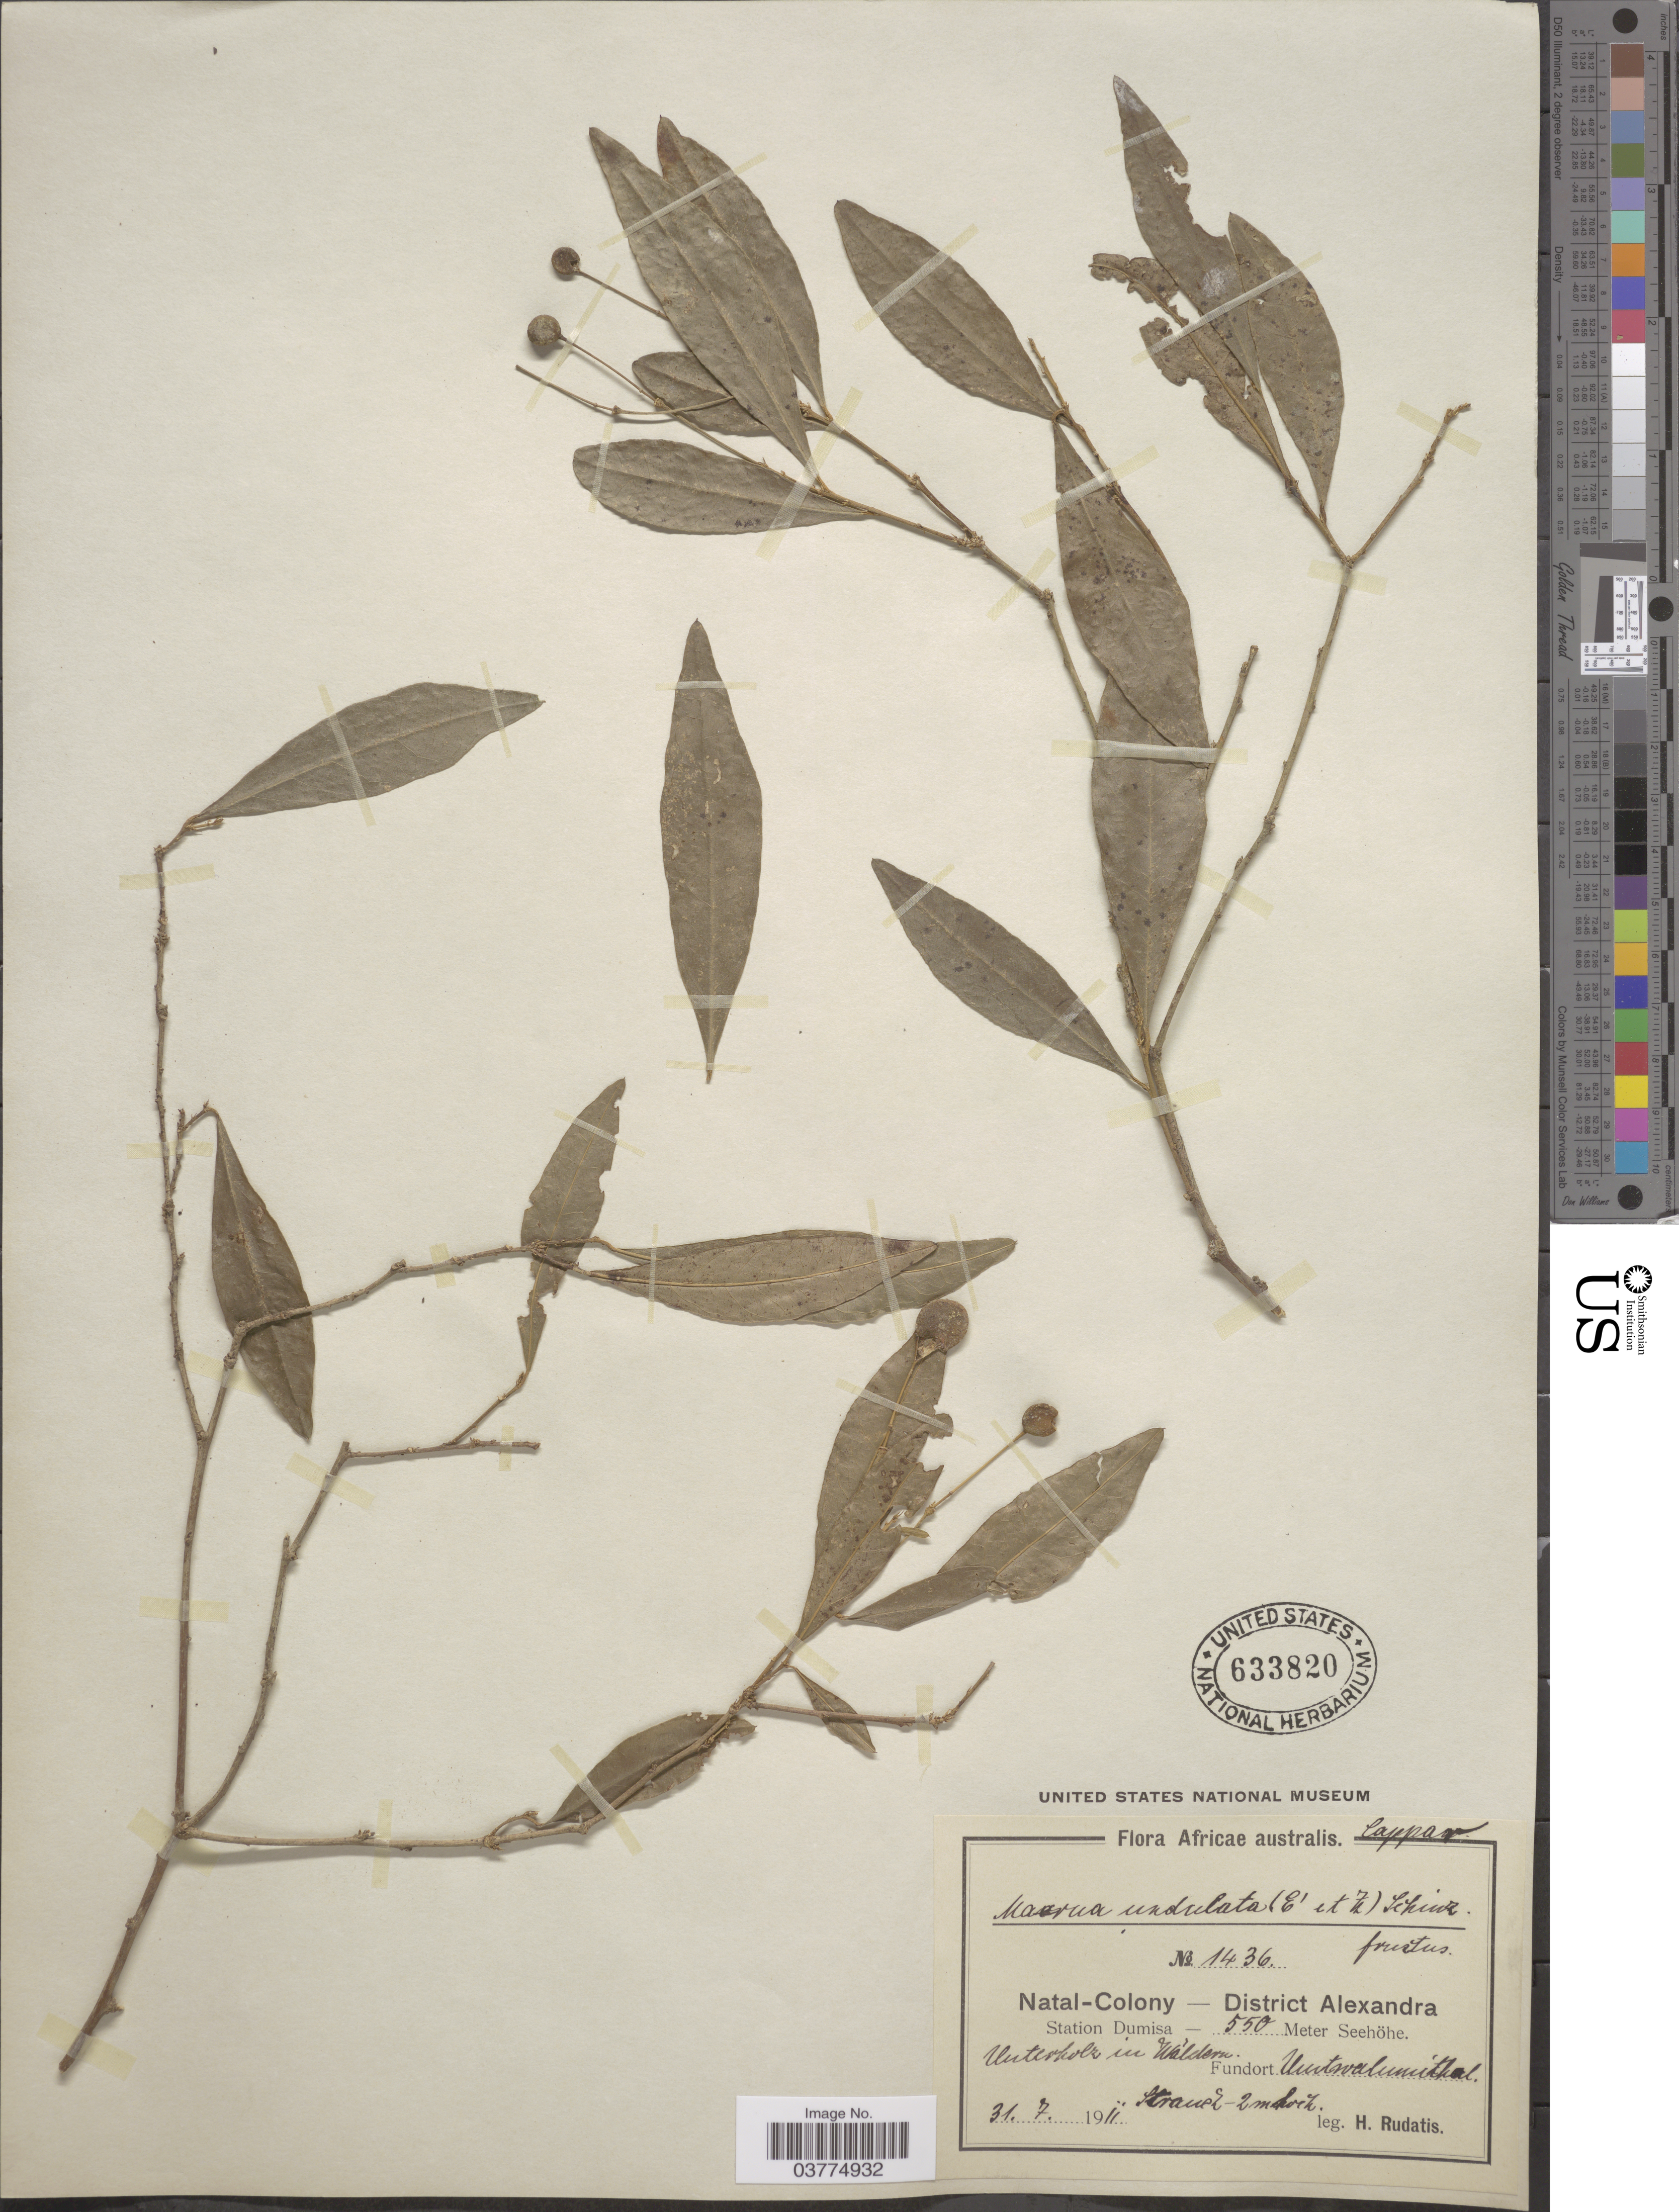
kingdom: Plantae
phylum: Tracheophyta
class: Magnoliopsida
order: Brassicales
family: Capparaceae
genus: Maerua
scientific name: Maerua undulata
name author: Durand & Schinz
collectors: H. Rudatis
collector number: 1436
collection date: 1911-07-31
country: South Africa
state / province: KwaZulu-Natal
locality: Natal-Colony - District Alexandra. Station Dumisa. Untervholz [interpreted] in Waldem [interpreted]. Fundort Umtwalunital [interpreted].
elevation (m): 550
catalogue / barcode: US 633820